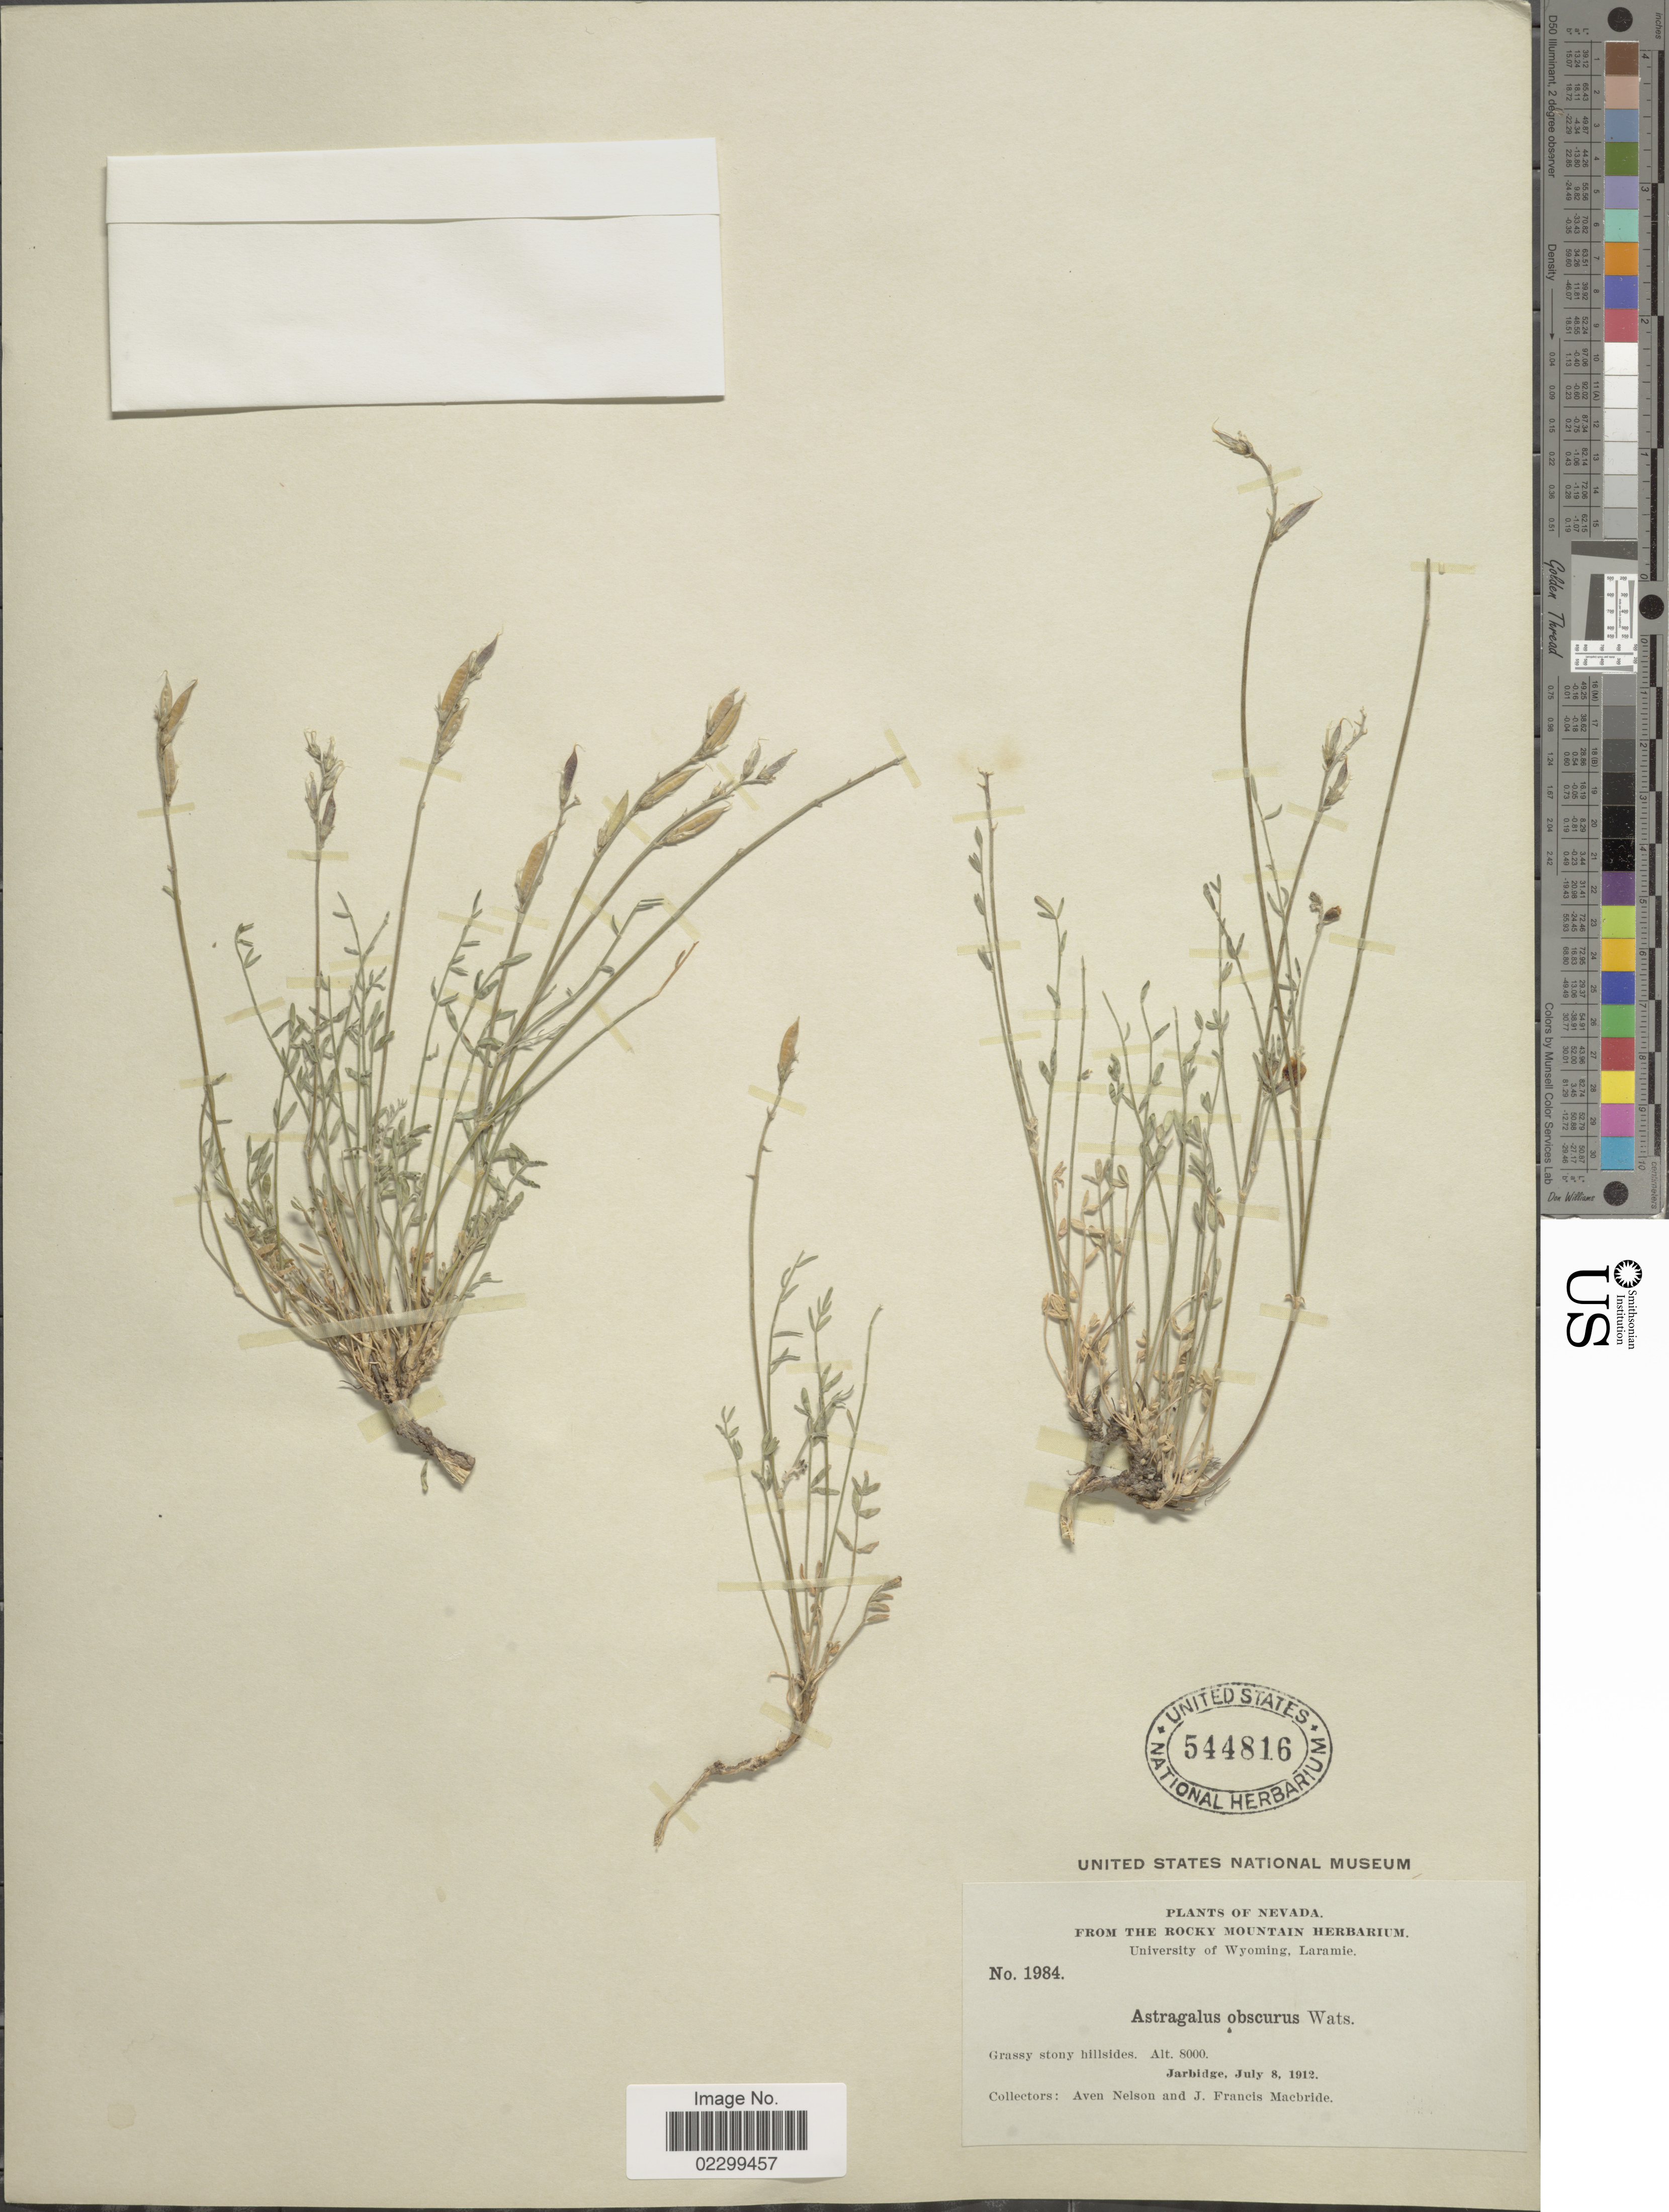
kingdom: Plantae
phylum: Tracheophyta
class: Magnoliopsida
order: Fabales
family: Fabaceae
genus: Astragalus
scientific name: Astragalus obscurus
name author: S. Watson in C. King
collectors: A. Nelson & J. F. Macbride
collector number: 1984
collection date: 1912-07-08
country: United States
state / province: Nevada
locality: Grassy stony hillsides, Jarbidge.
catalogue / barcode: US 544816